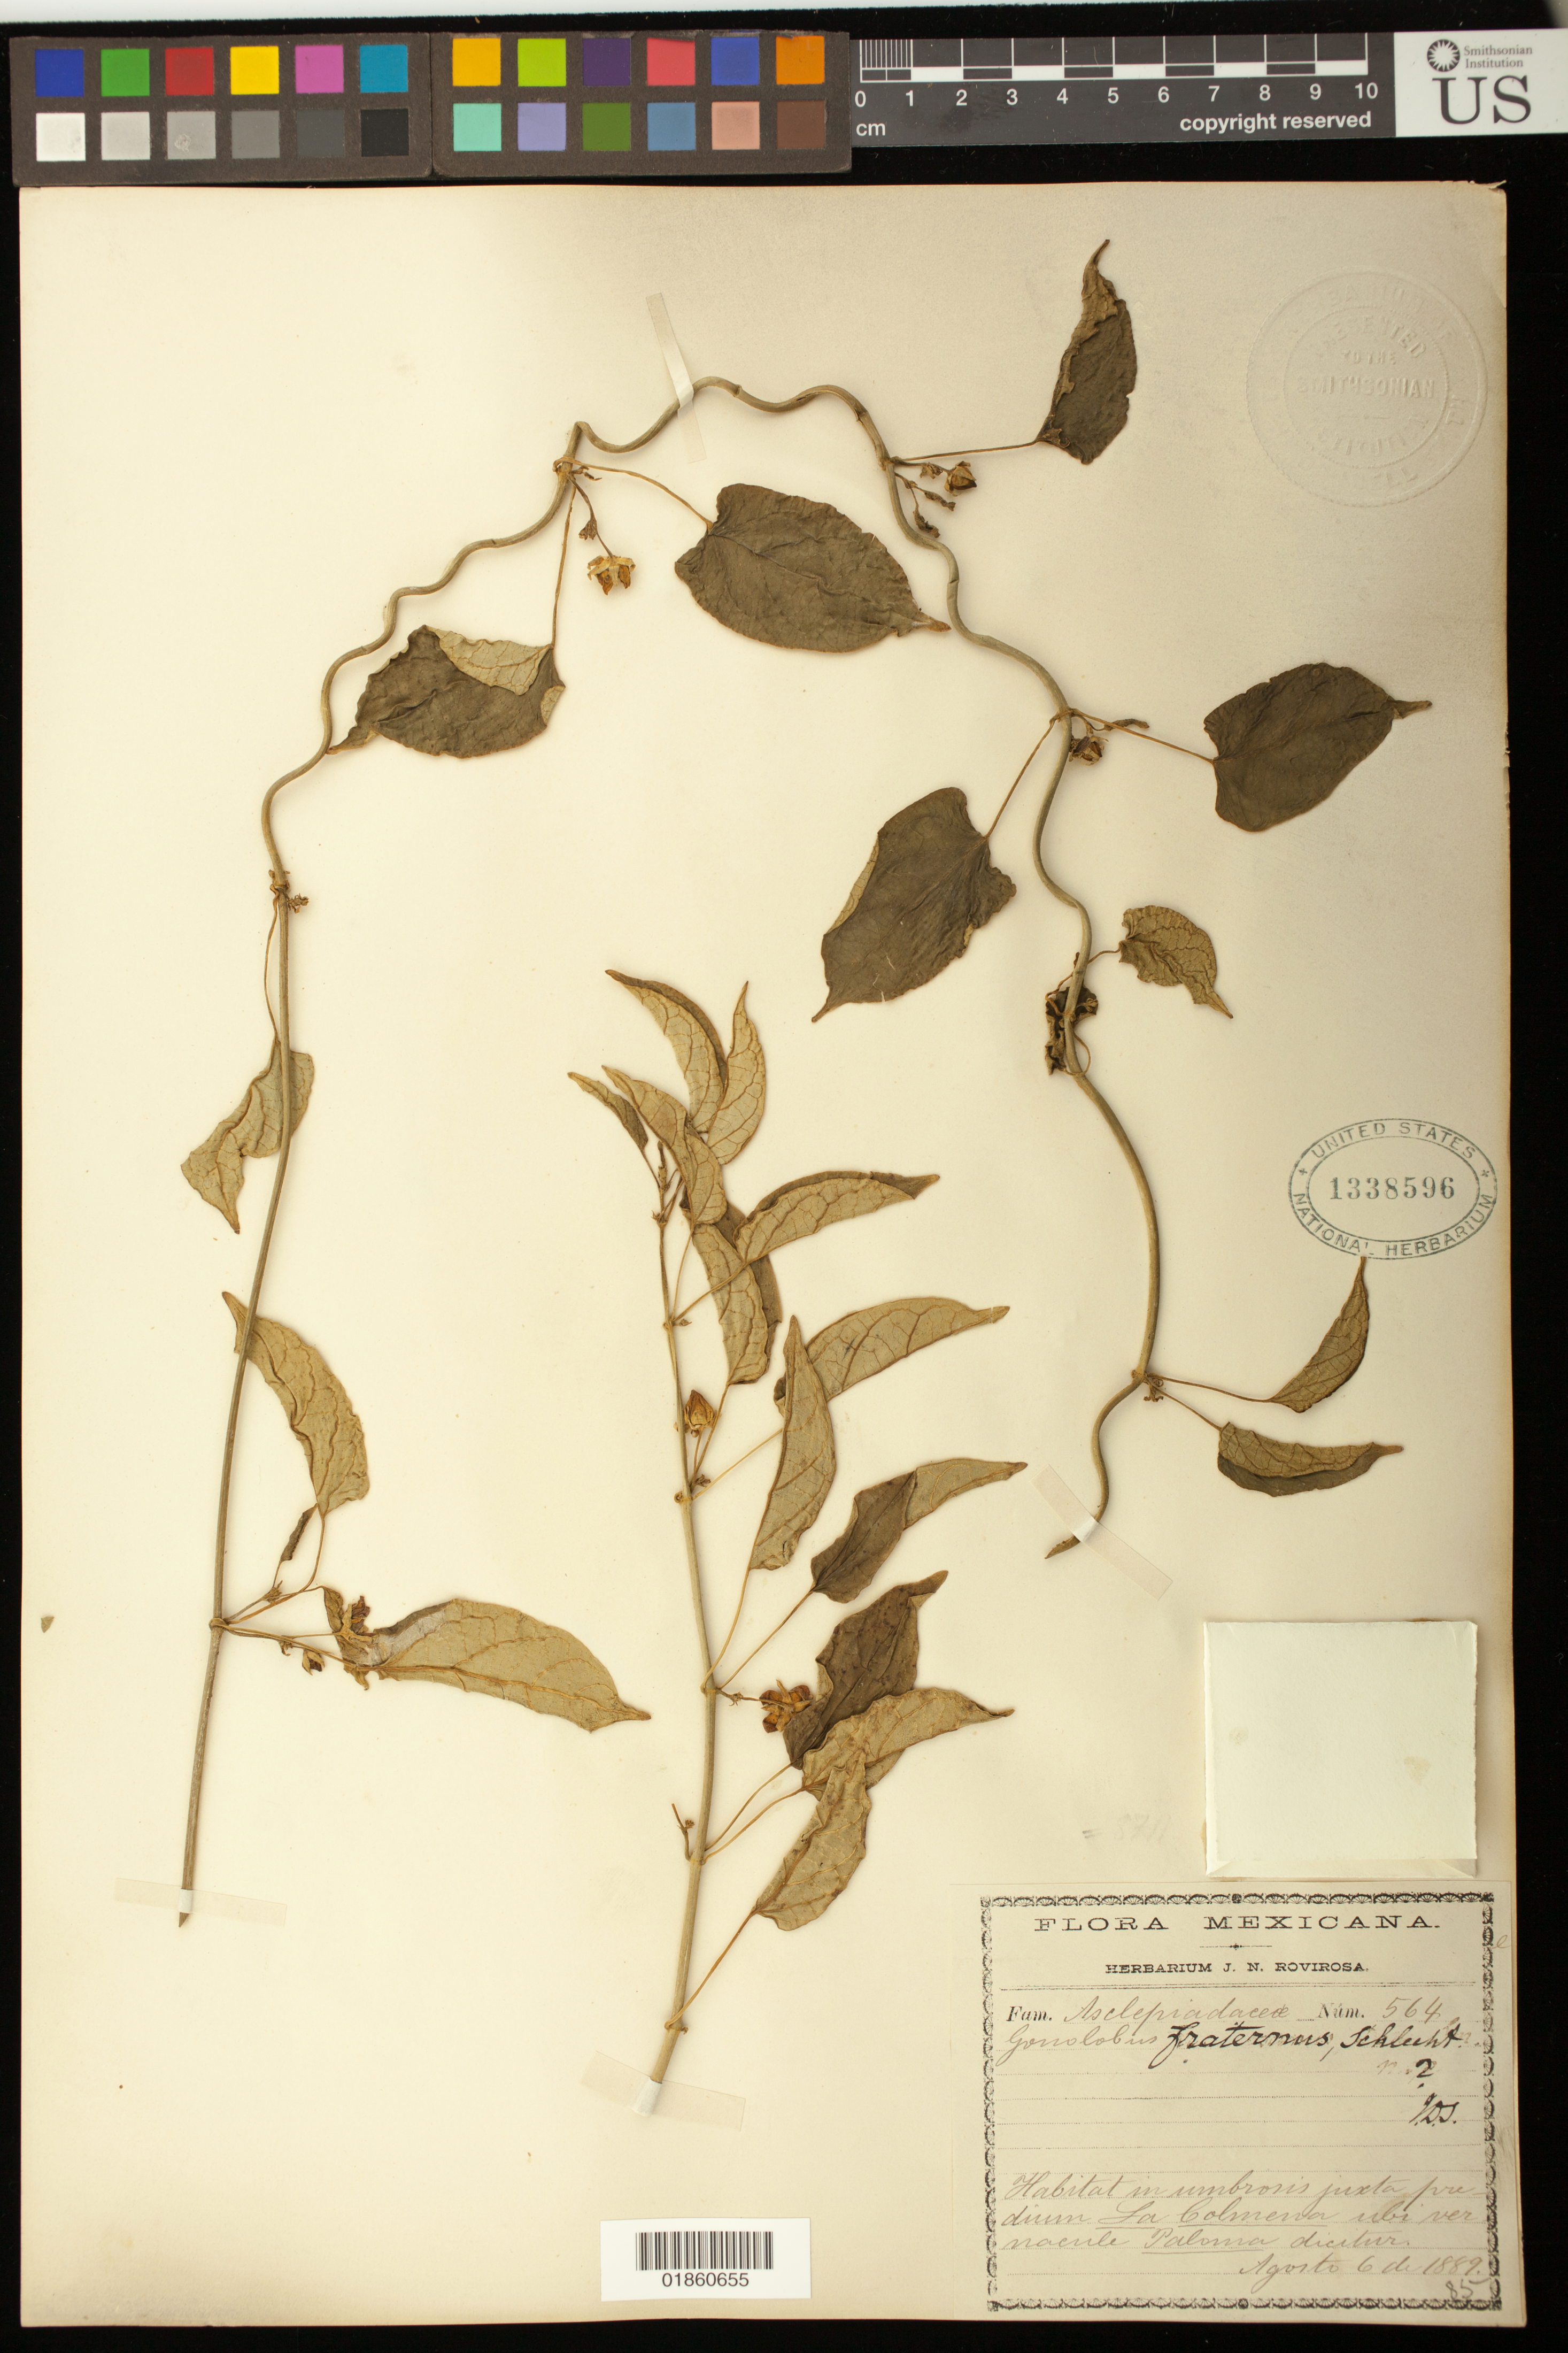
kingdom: Plantae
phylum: Tracheophyta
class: Magnoliopsida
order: Gentianales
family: Apocynaceae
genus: Gonolobus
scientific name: Gonolobus fraternus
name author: Schltdl.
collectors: J. N. Rovirosa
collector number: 564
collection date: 1889-08-06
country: Mexico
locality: La Colmena ubi ver nacule Paloma dicitur.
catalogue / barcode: US 1338596